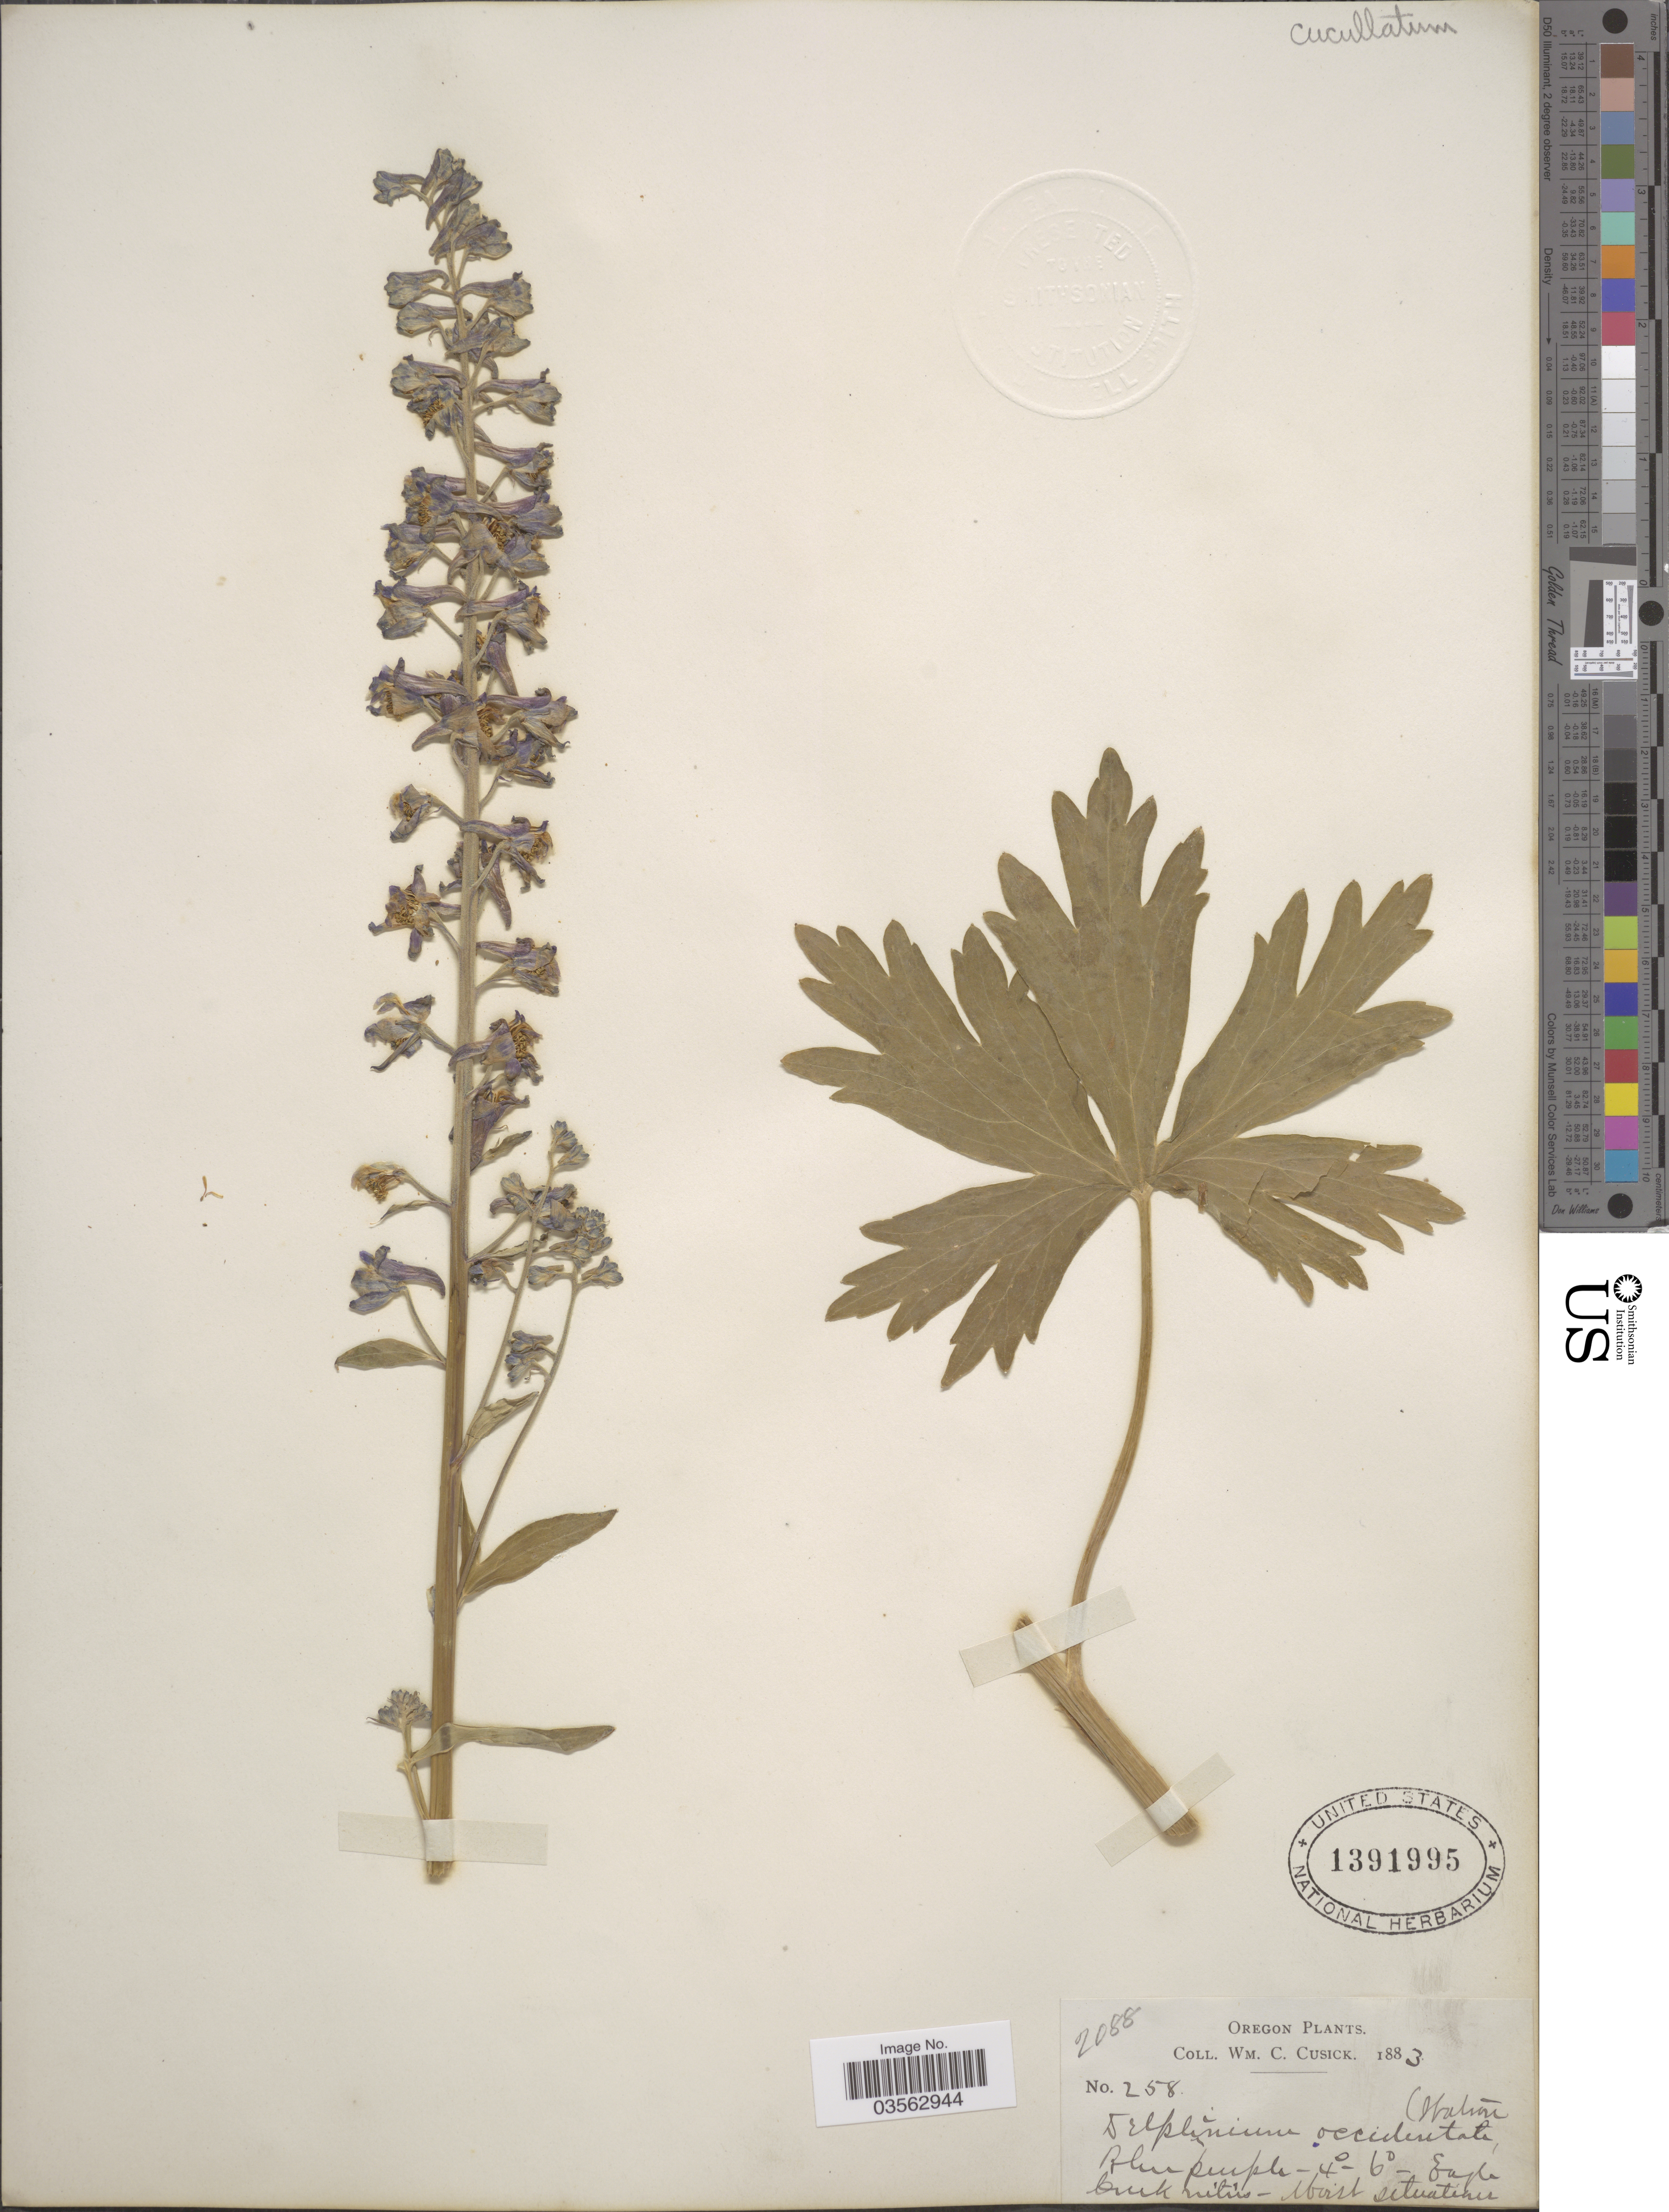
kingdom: Plantae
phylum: Tracheophyta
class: Magnoliopsida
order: Ranunculales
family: Ranunculaceae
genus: Delphinium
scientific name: Delphinium cucullatum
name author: E. Nelson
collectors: W. C. Cusick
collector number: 258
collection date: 1883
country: United States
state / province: Oregon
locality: Eagle Creek.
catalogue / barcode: US 1391995